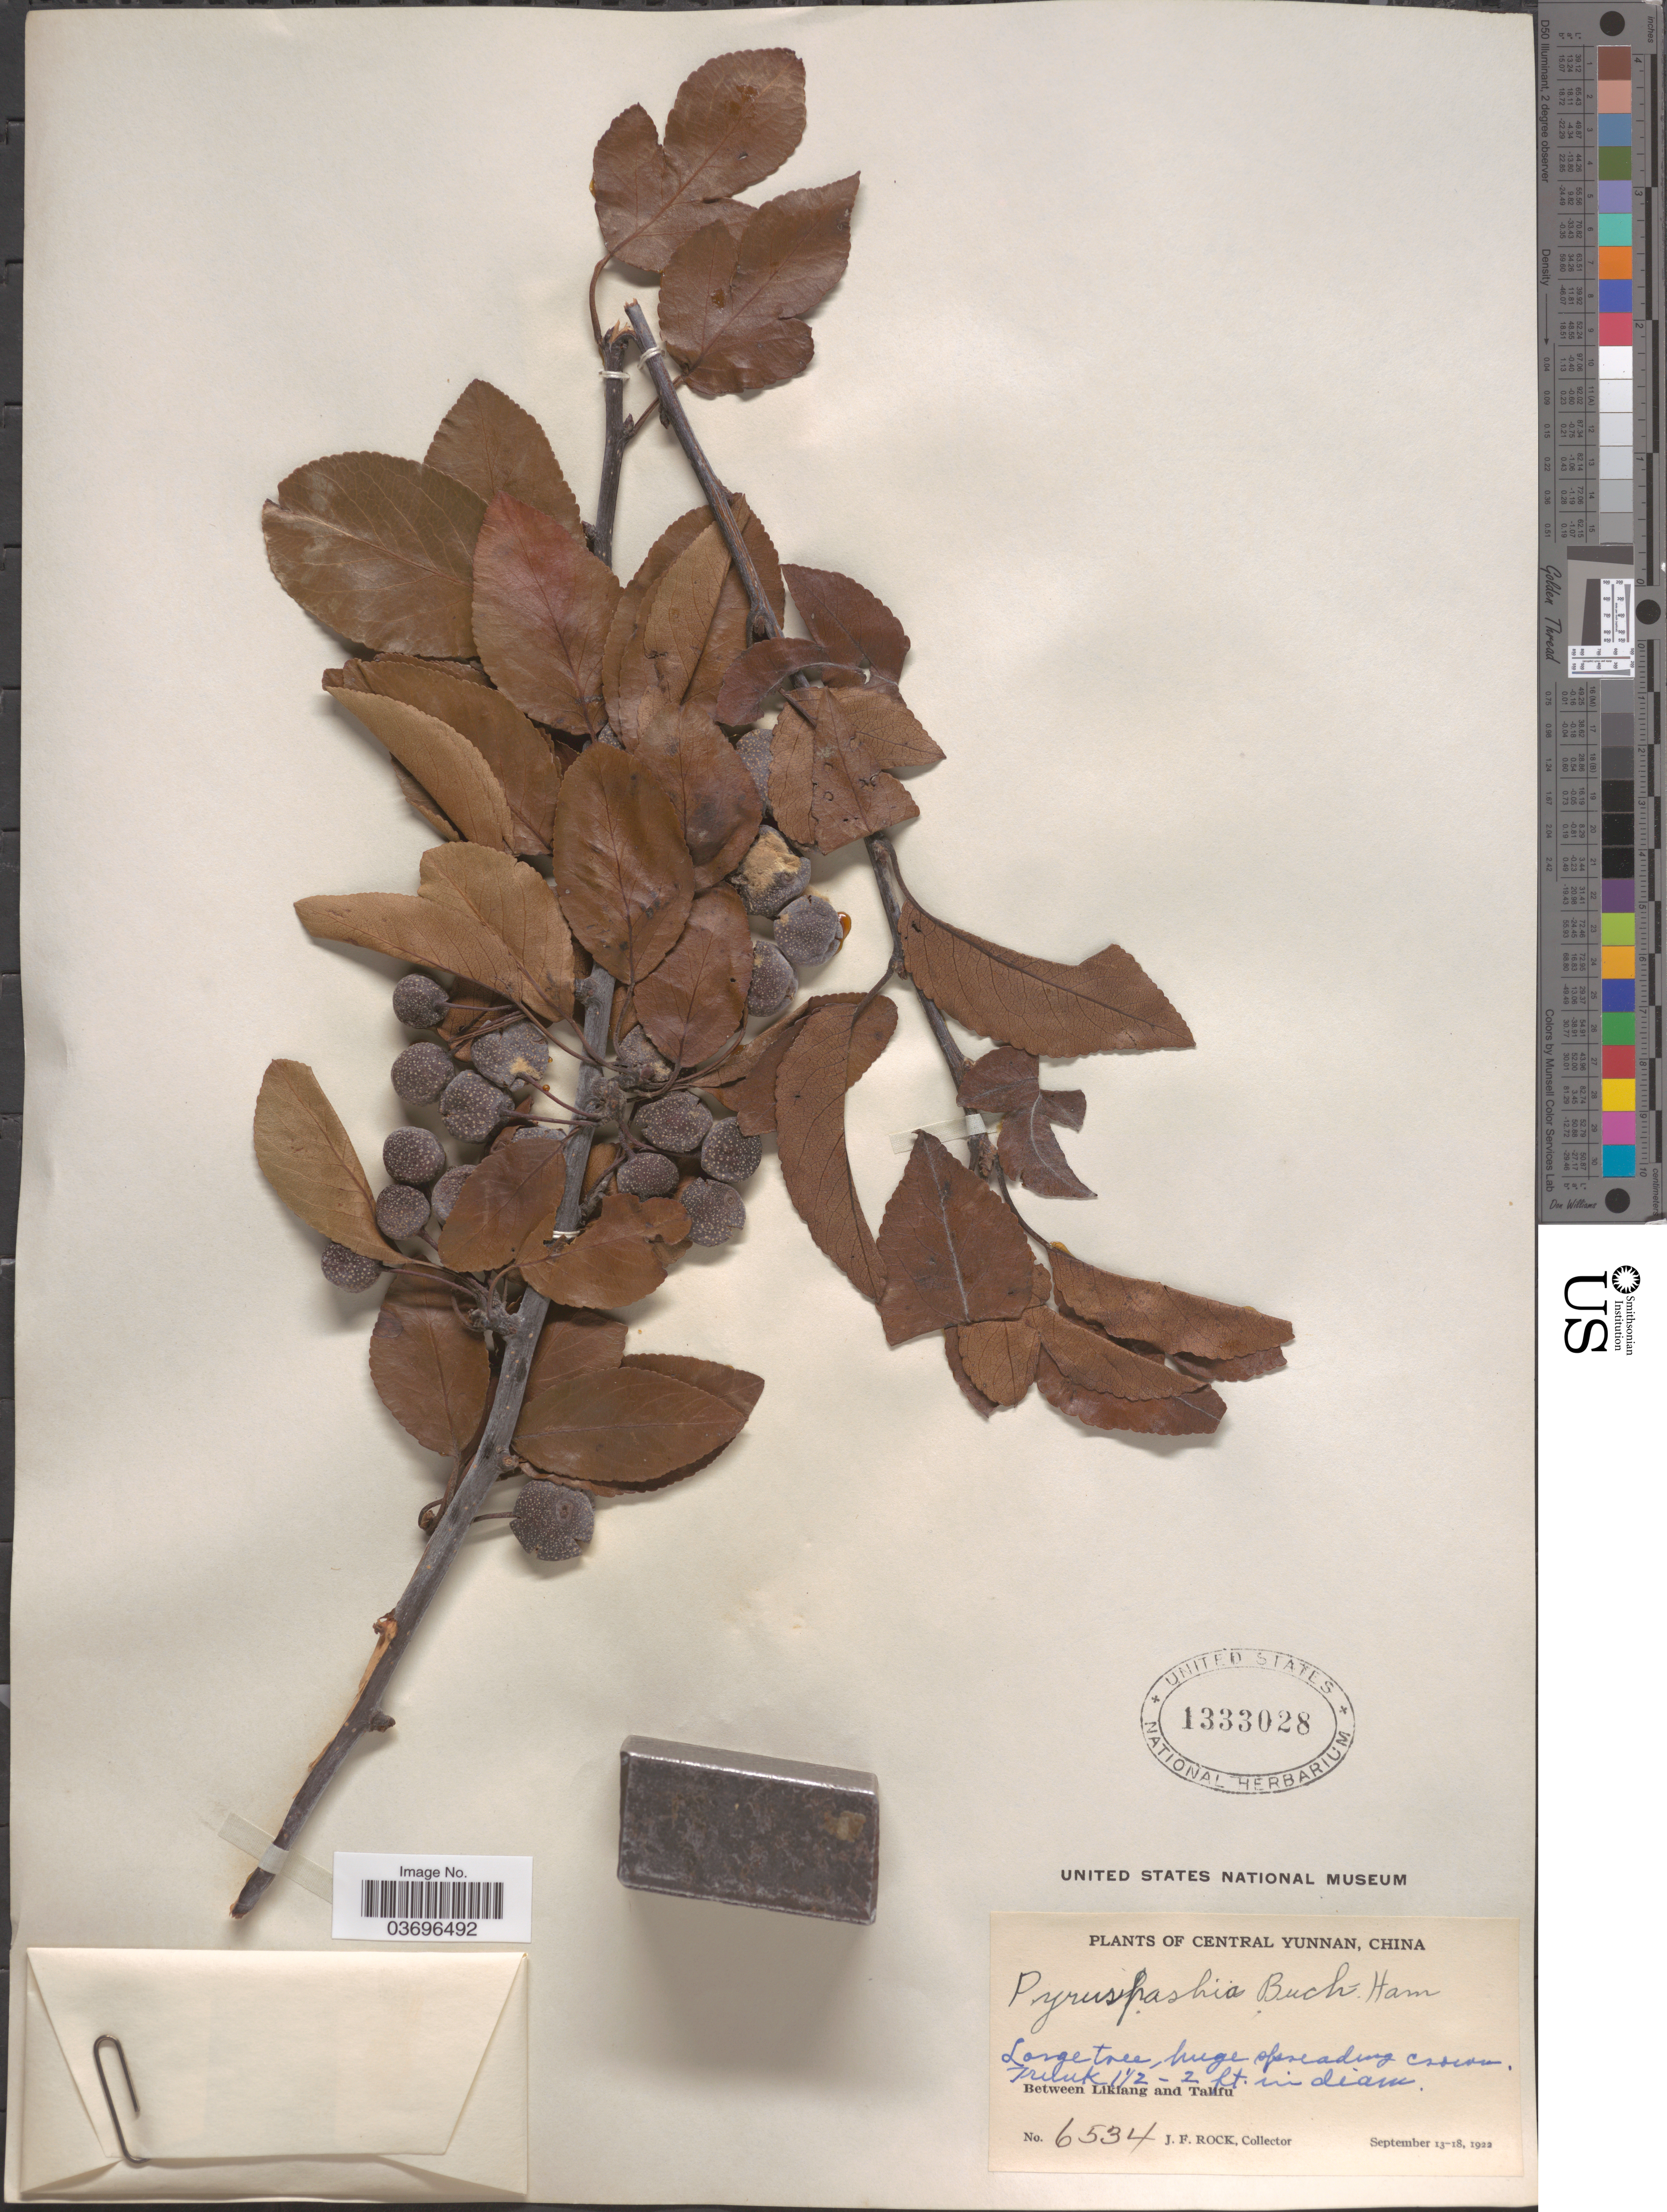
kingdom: Plantae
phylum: Tracheophyta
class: Magnoliopsida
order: Rosales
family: Rosaceae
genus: Pyrus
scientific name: Pyrus pashia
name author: Buch.-Ham. ex D. Don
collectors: J. Rock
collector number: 6534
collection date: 1922-09-13/1922-09-18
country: China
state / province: Yunnan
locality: Central Yunnan. Between Likiang and Talifu.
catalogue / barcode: US 1333028